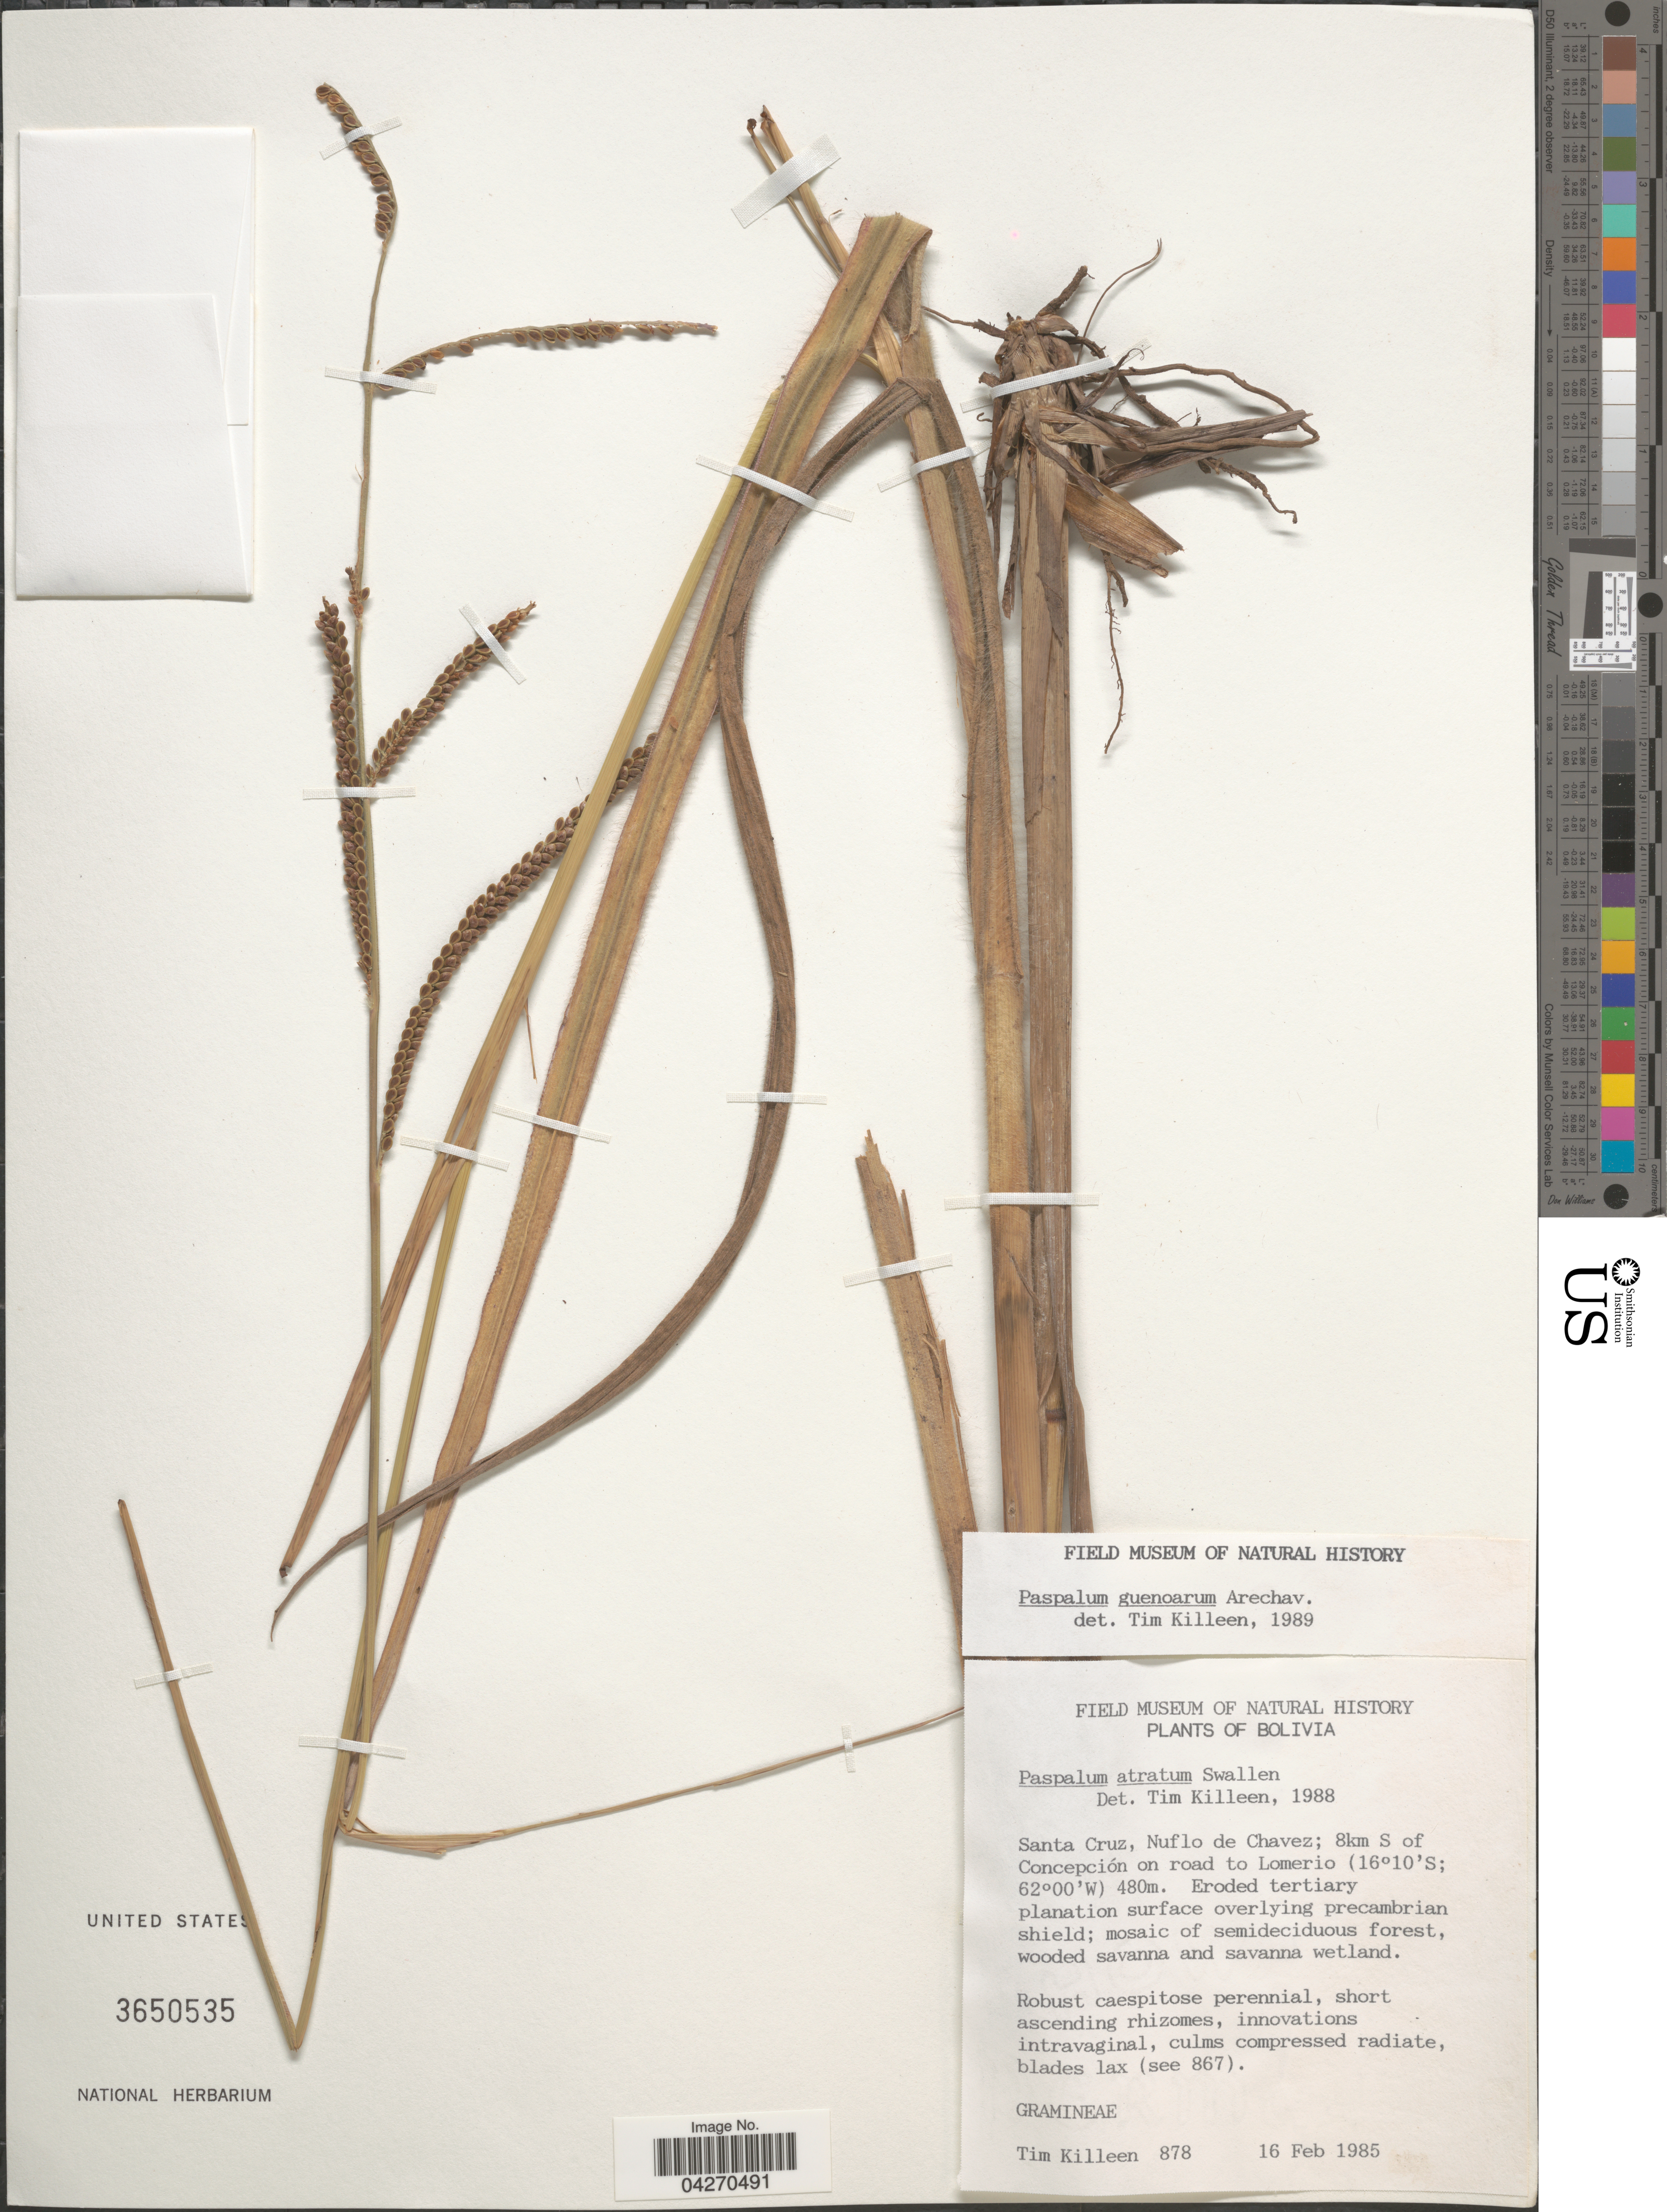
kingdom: Plantae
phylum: Tracheophyta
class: Liliopsida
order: Poales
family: Poaceae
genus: Paspalum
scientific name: Paspalum guenoarum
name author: Arechav.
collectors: T. J. Killeen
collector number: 878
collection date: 1985-02-16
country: Bolivia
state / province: Santa Cruz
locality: Nuflo de Chavez; 8km S of Concepción on road to Lomerio.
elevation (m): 480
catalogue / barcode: US 3650535